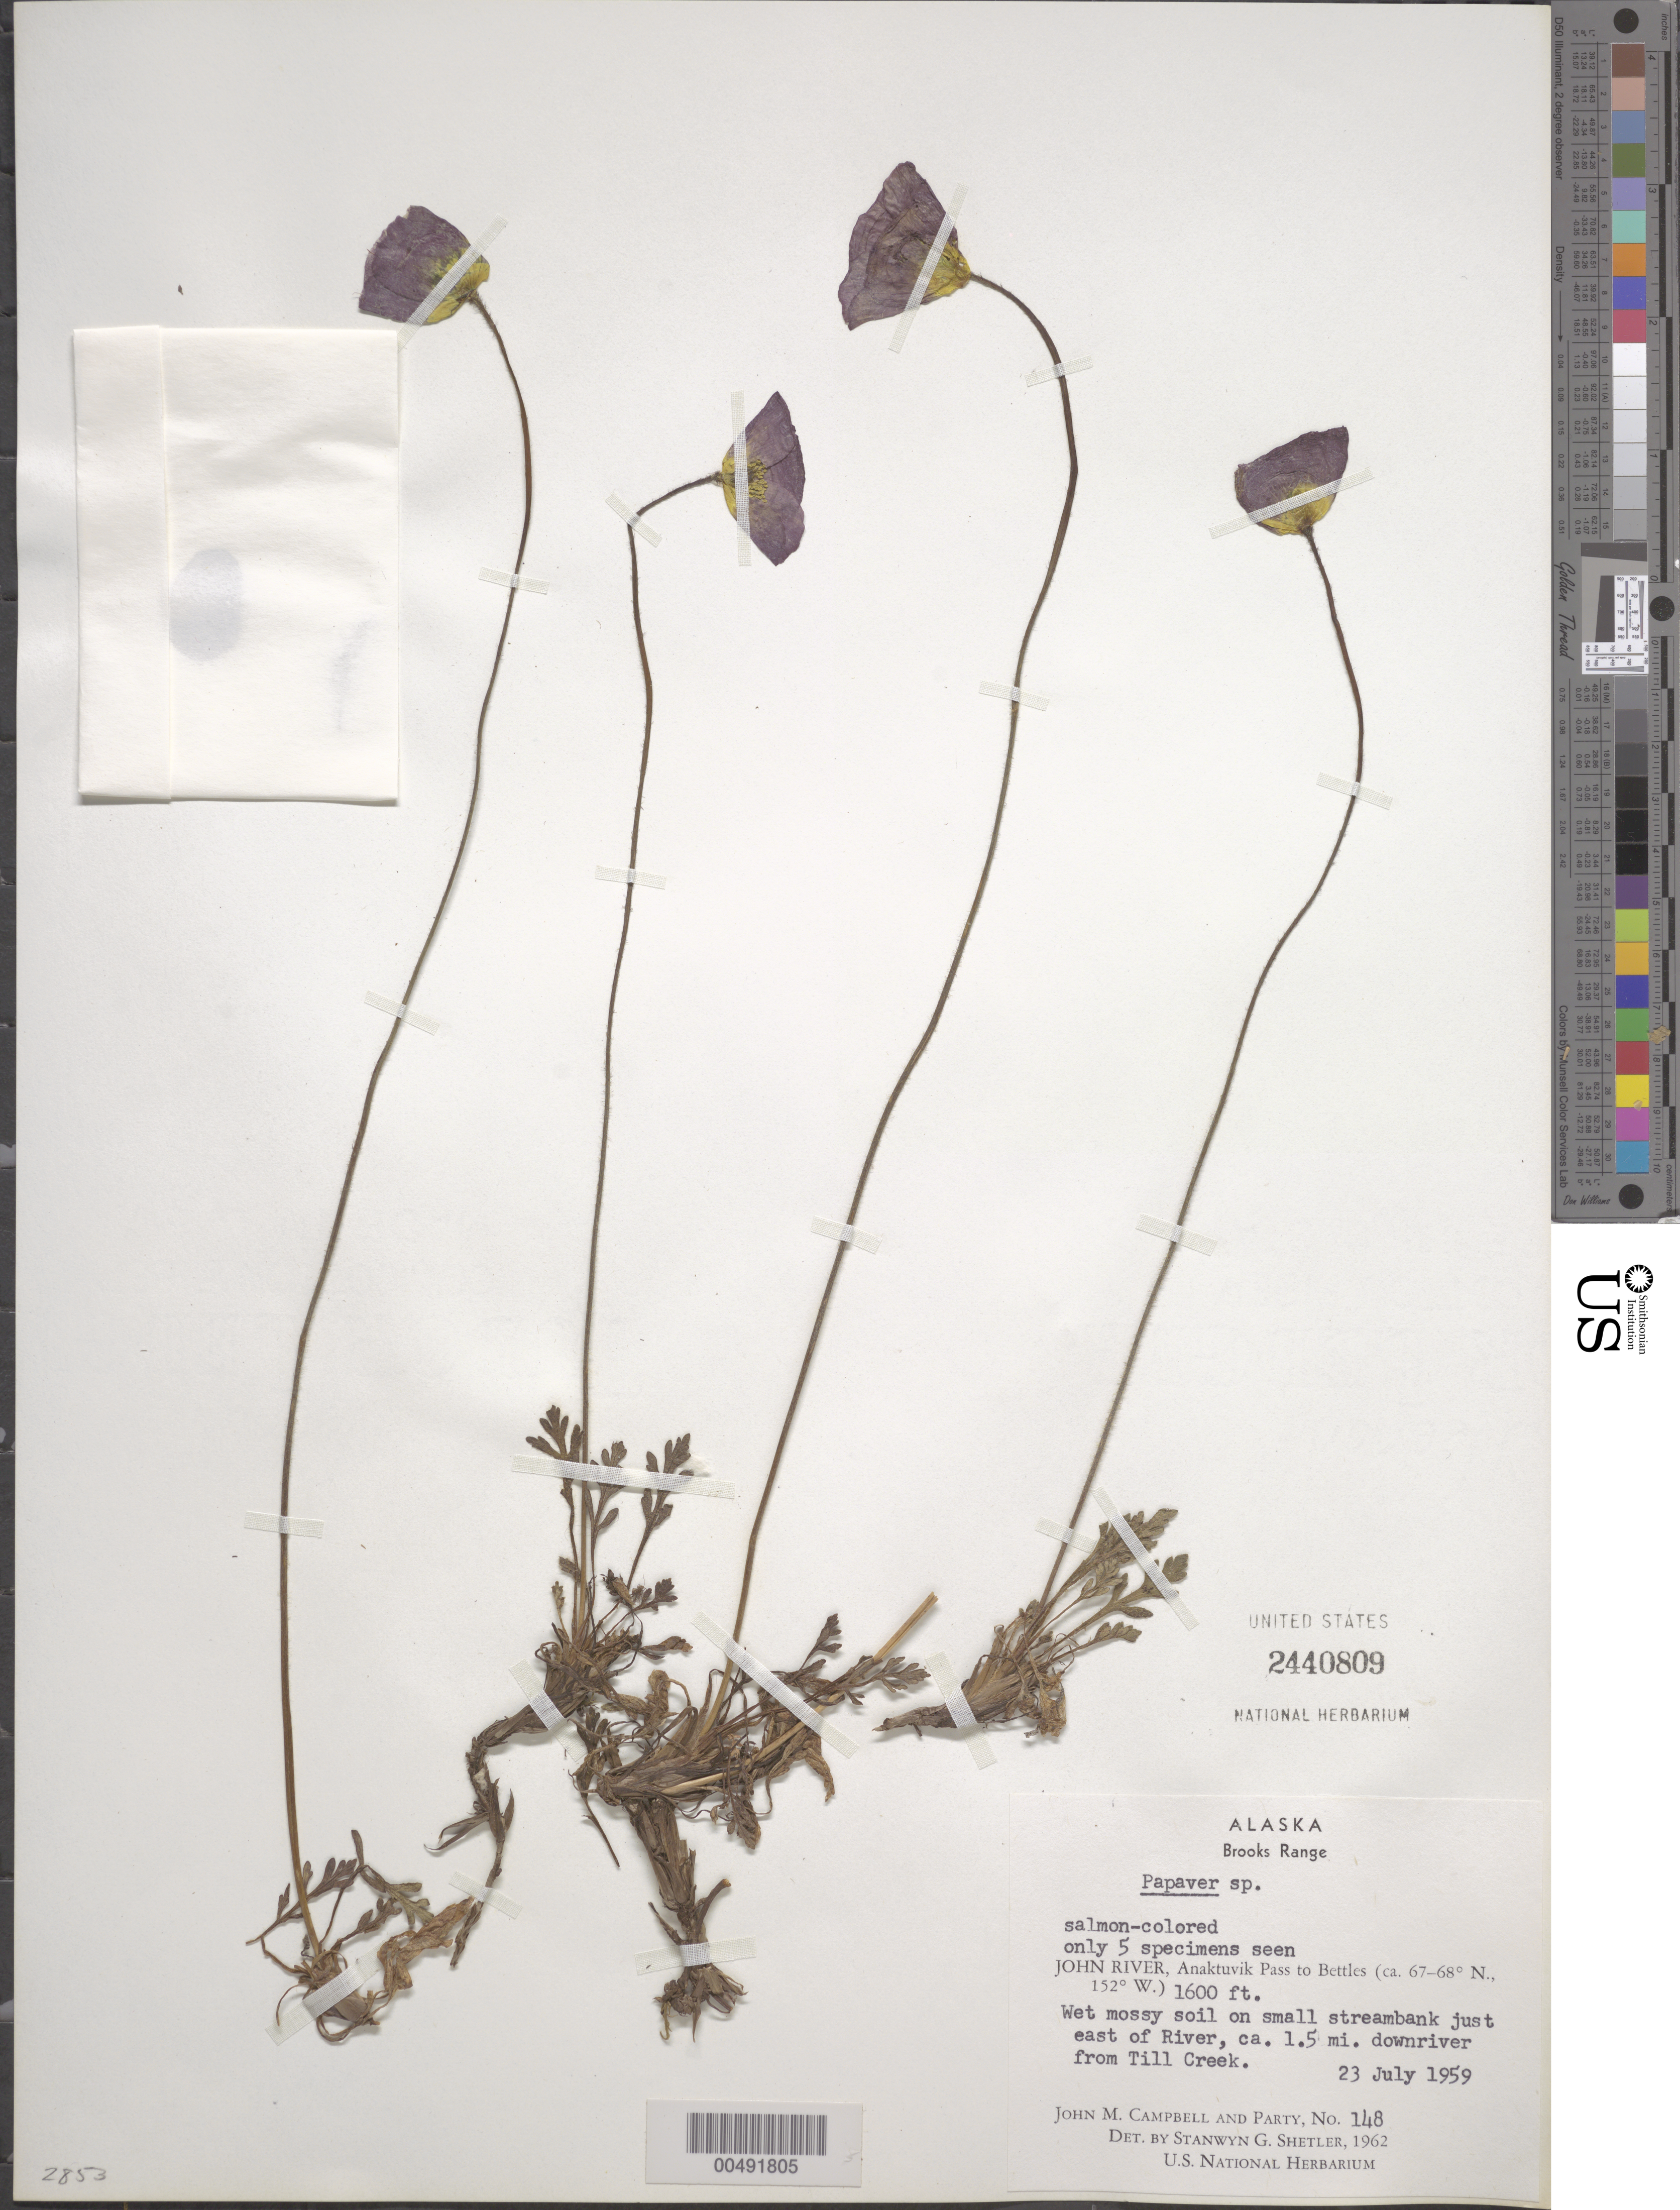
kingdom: Plantae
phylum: Tracheophyta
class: Magnoliopsida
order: Ranunculales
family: Papaveraceae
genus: Papaver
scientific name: Papaver sp.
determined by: Shetler, Stanwyn G., (US), NMNH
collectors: J. M. Campbell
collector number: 148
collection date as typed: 23 Jul 1959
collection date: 1959-07-23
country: United States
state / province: Alaska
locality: Brooks Range, John River, ca. 1.5 mi. downriver from Till Creek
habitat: wet mossy soil on small streambank just E of river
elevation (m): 488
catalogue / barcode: US 2440809